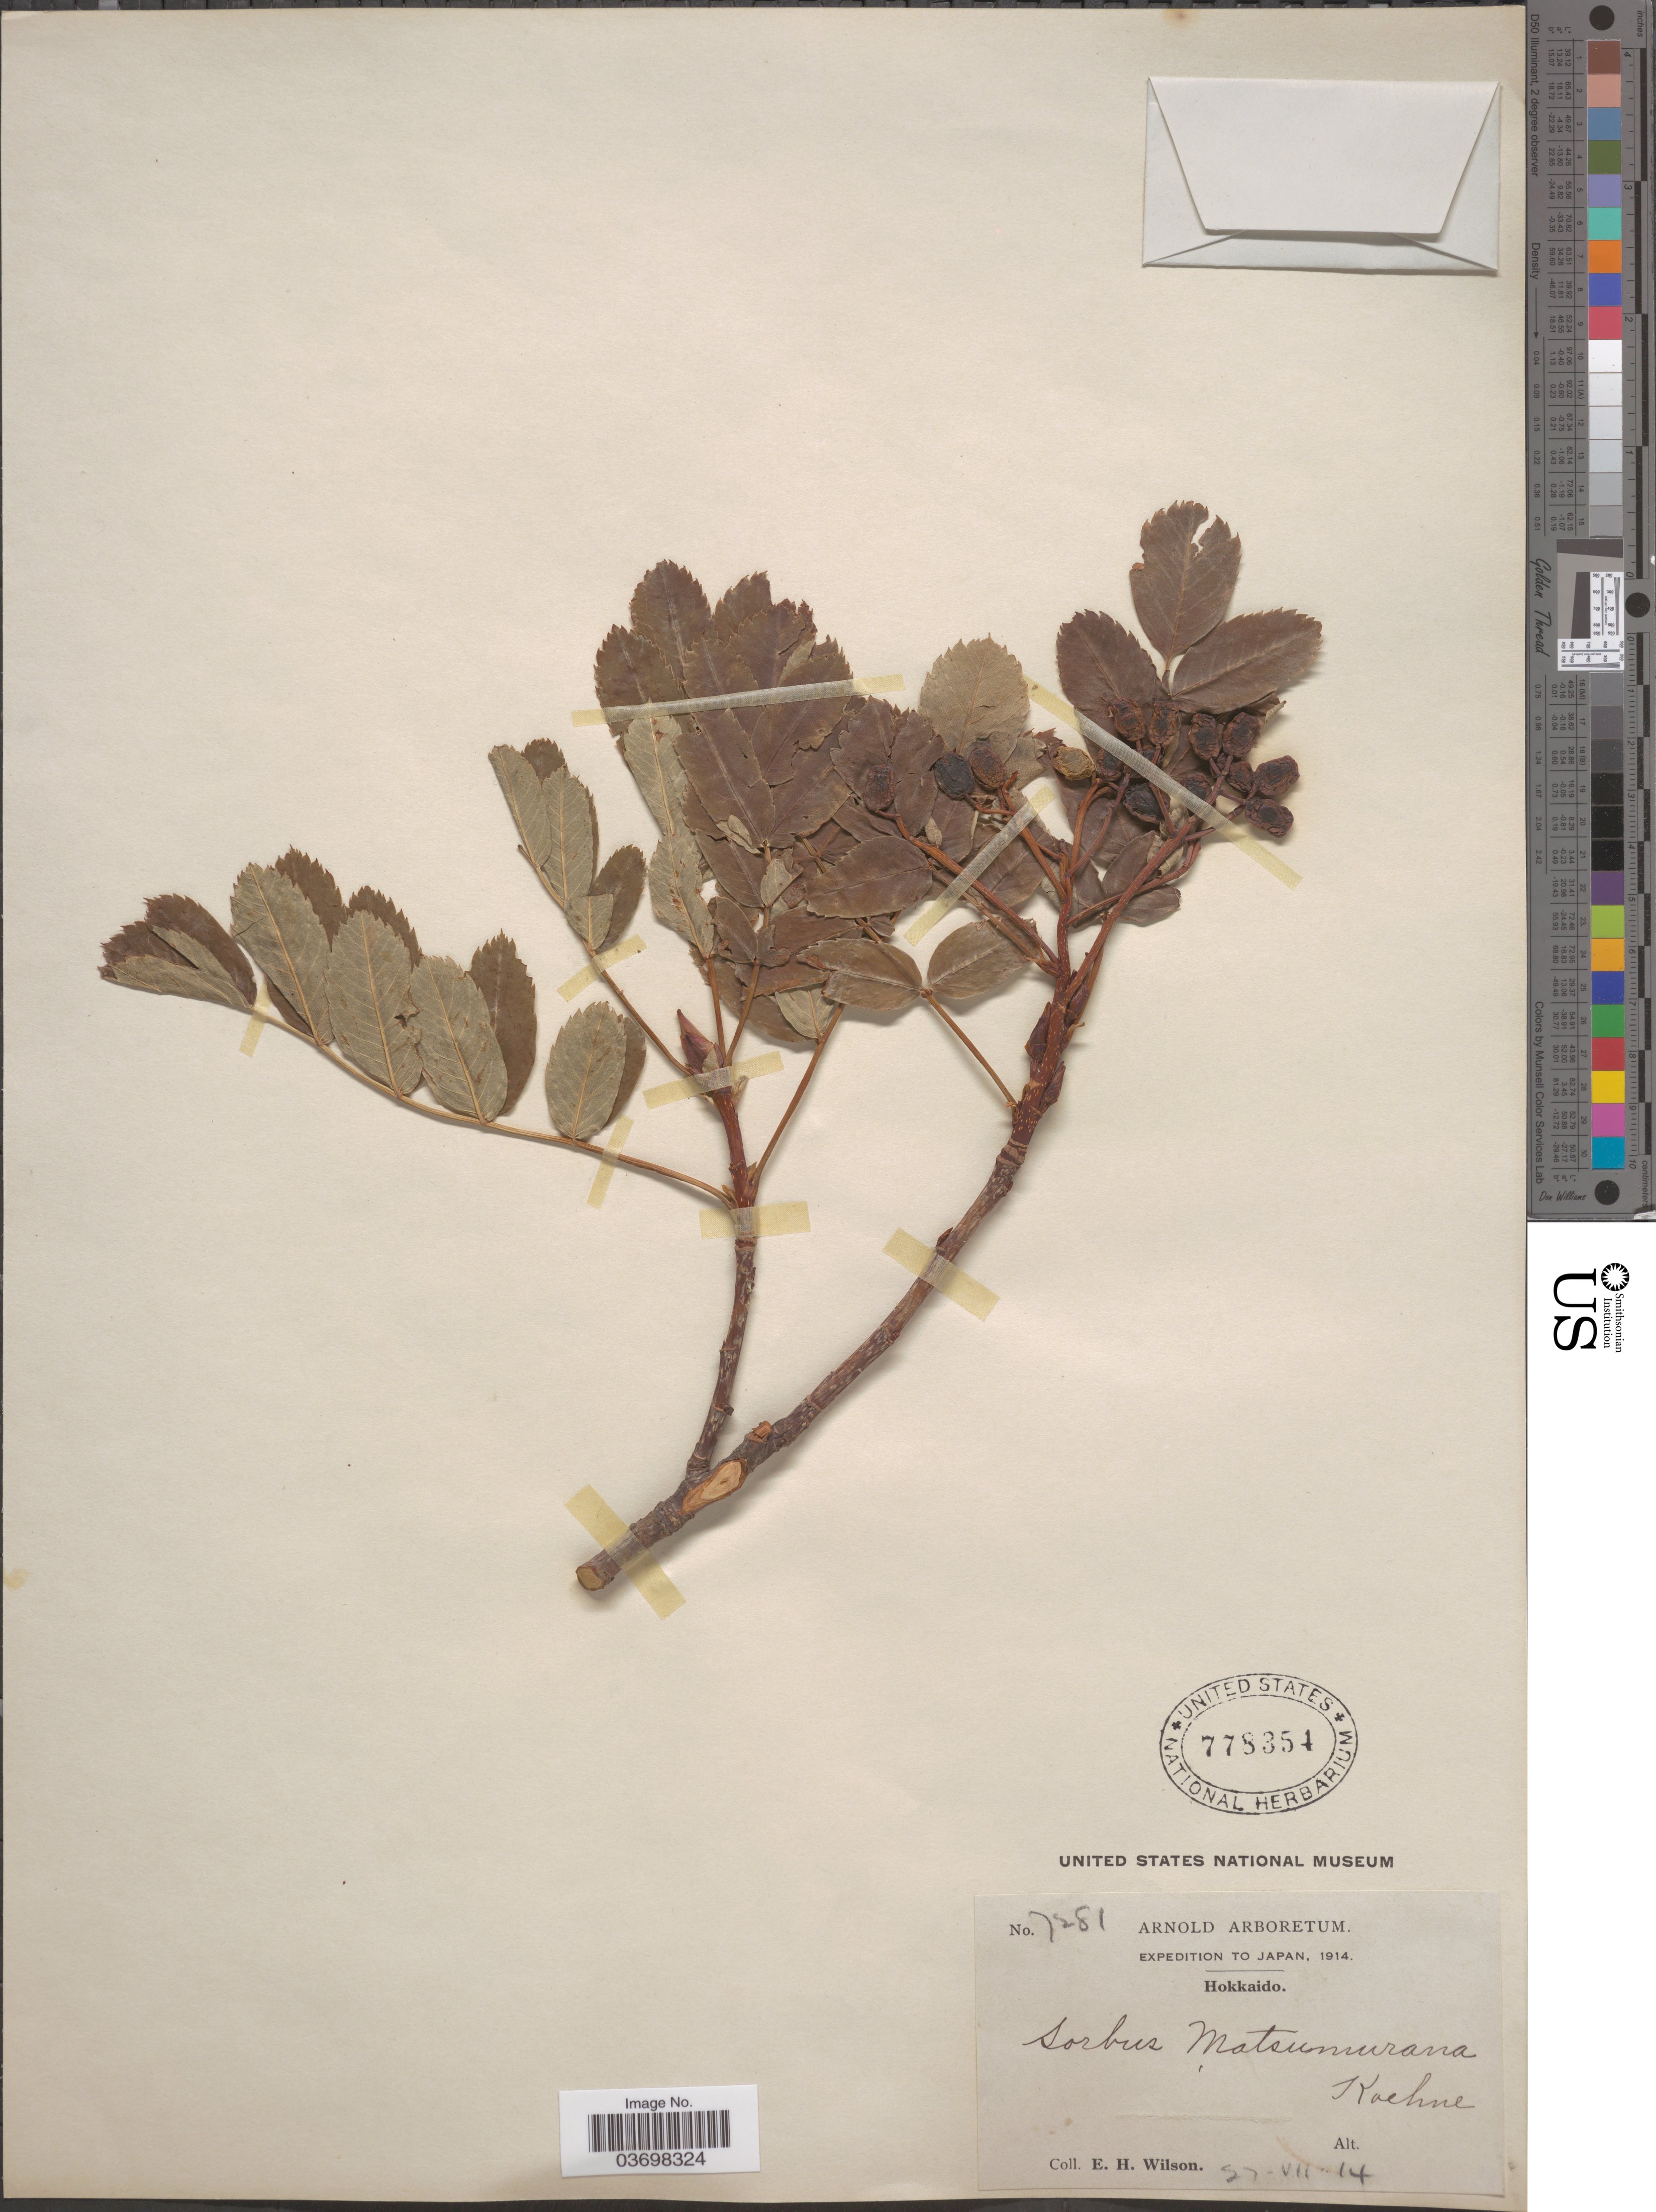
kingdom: Plantae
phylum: Tracheophyta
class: Magnoliopsida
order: Rosales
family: Rosaceae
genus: Sorbus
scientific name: Sorbus matsumurana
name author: (Makino) Koehne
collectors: E. Wilson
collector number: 7281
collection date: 1914-07-23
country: Japan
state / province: Hokkaidō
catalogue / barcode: US 778354